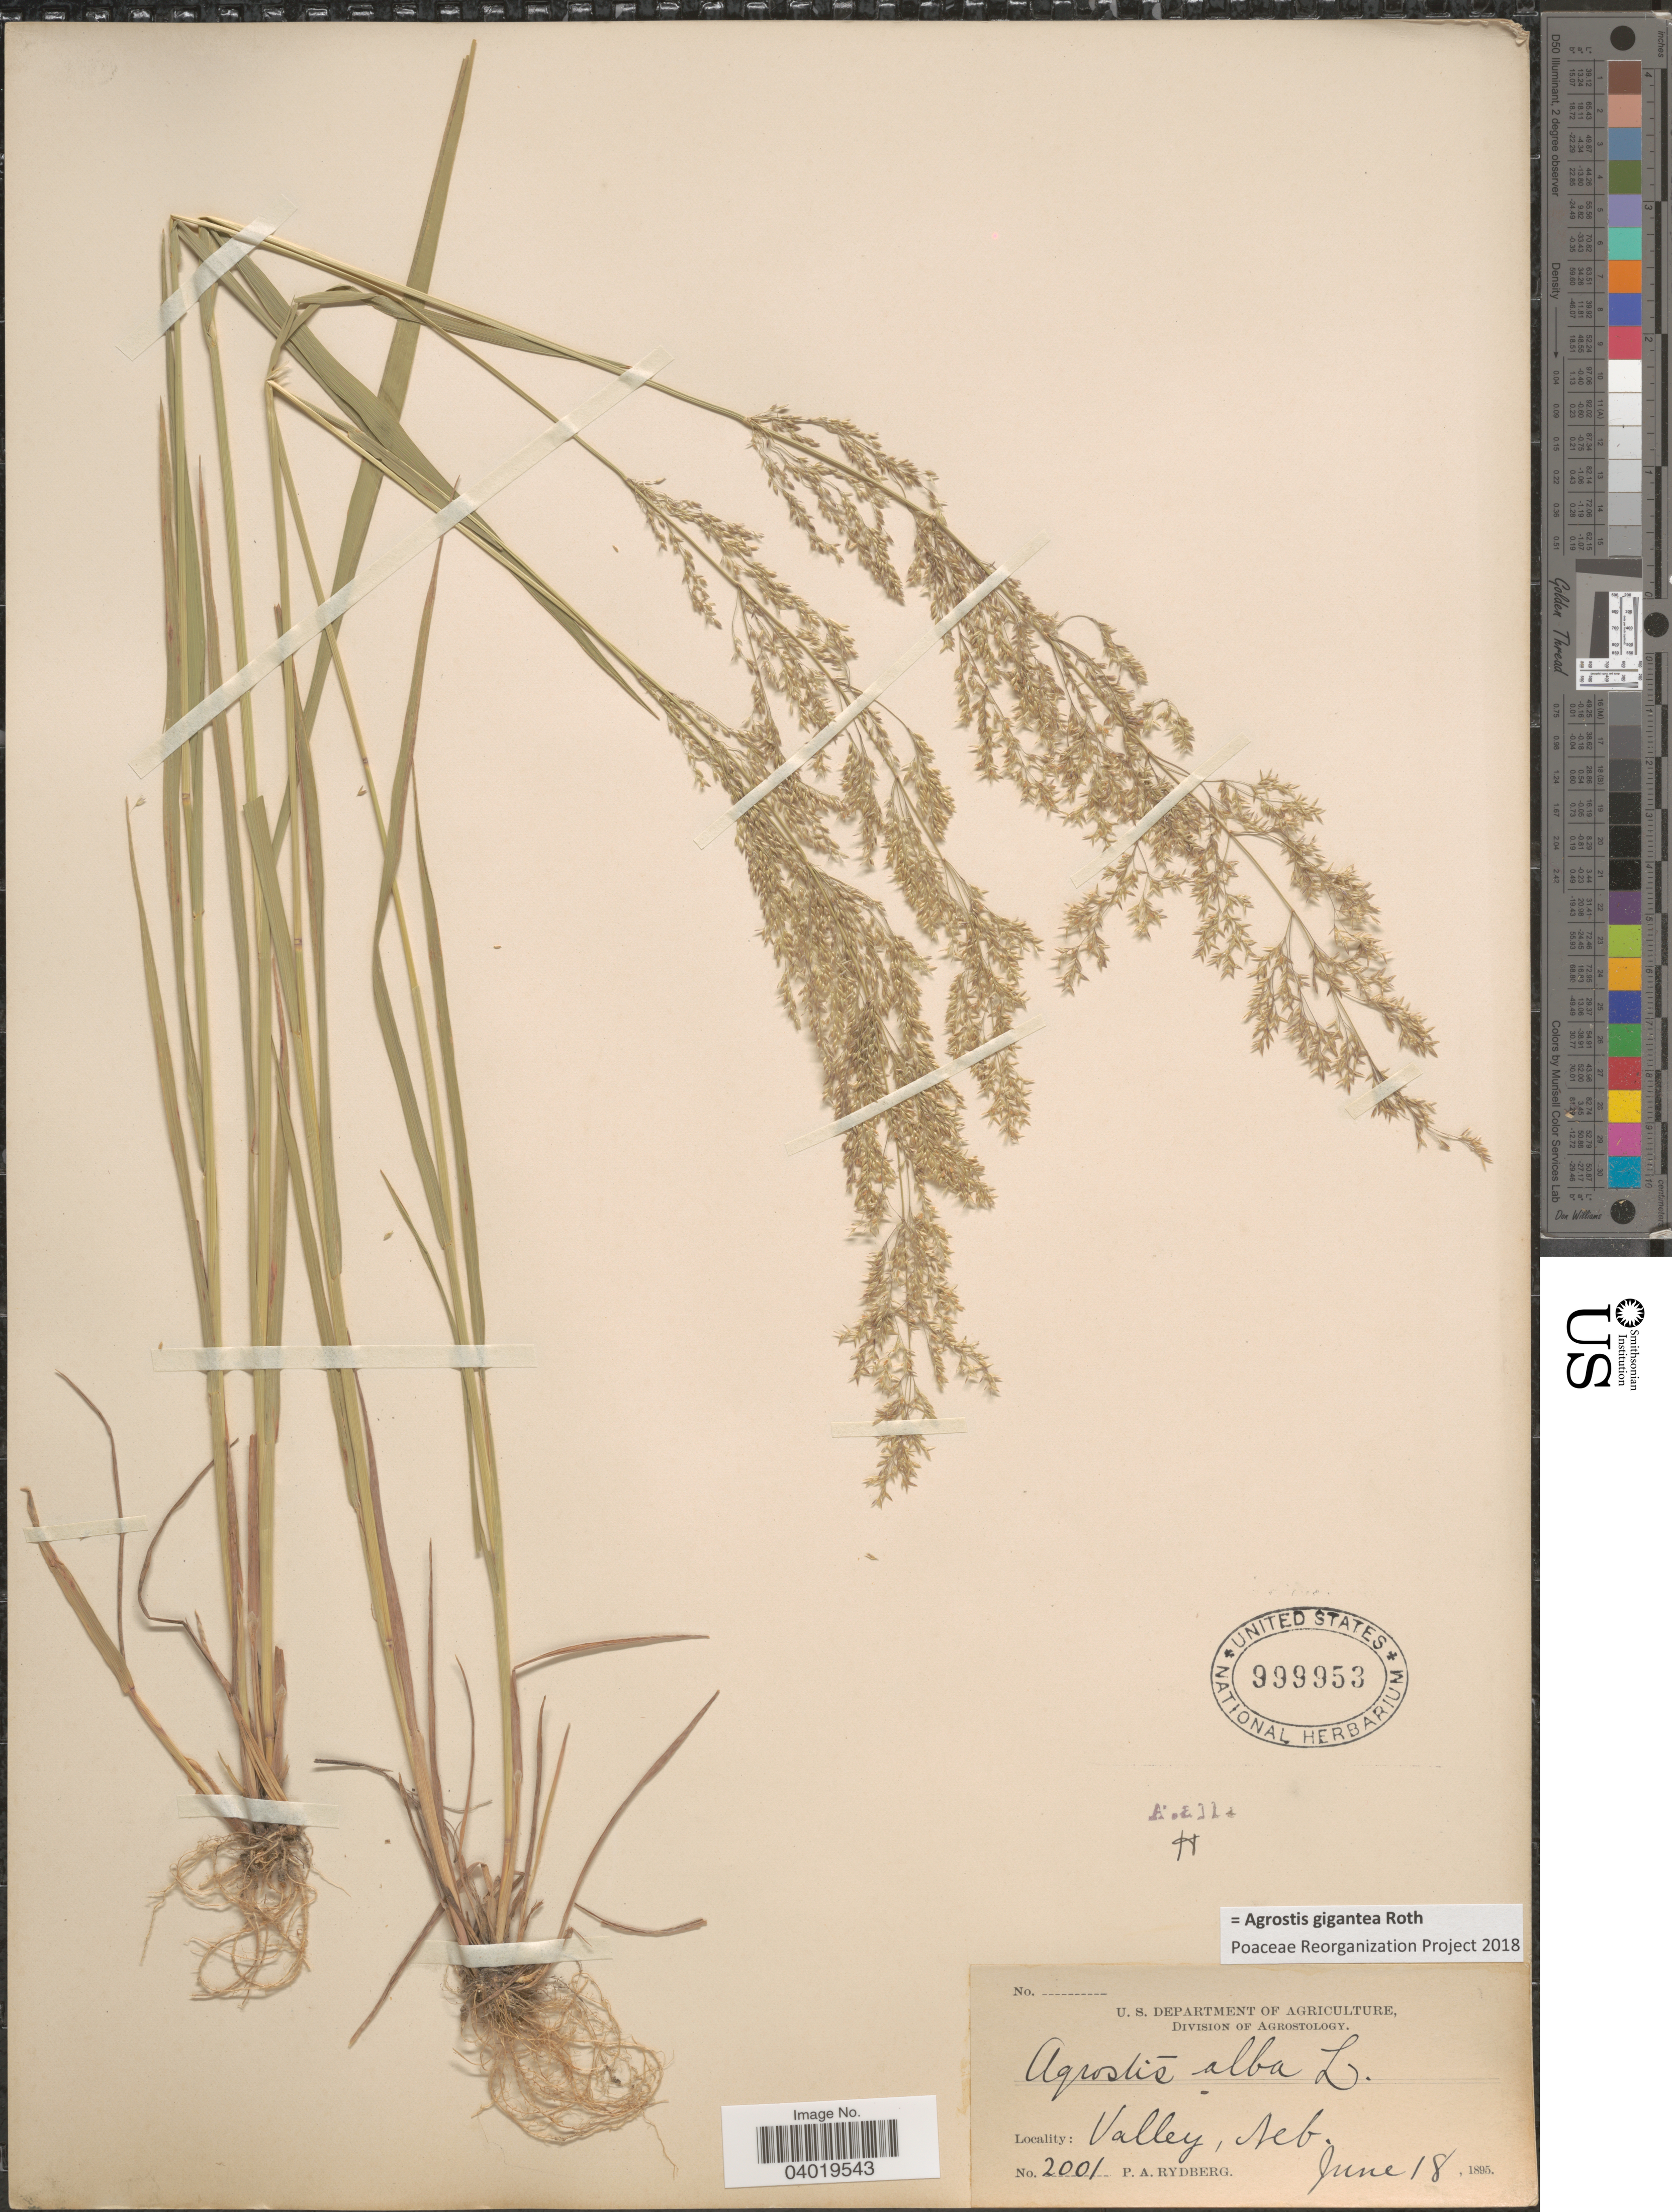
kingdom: Plantae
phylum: Tracheophyta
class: Liliopsida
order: Poales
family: Poaceae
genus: Agrostis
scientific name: Agrostis gigantea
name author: Roth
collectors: P. A. Rydberg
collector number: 2001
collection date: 1895-06-18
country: United States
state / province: Nebraska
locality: Valley.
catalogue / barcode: US 999953